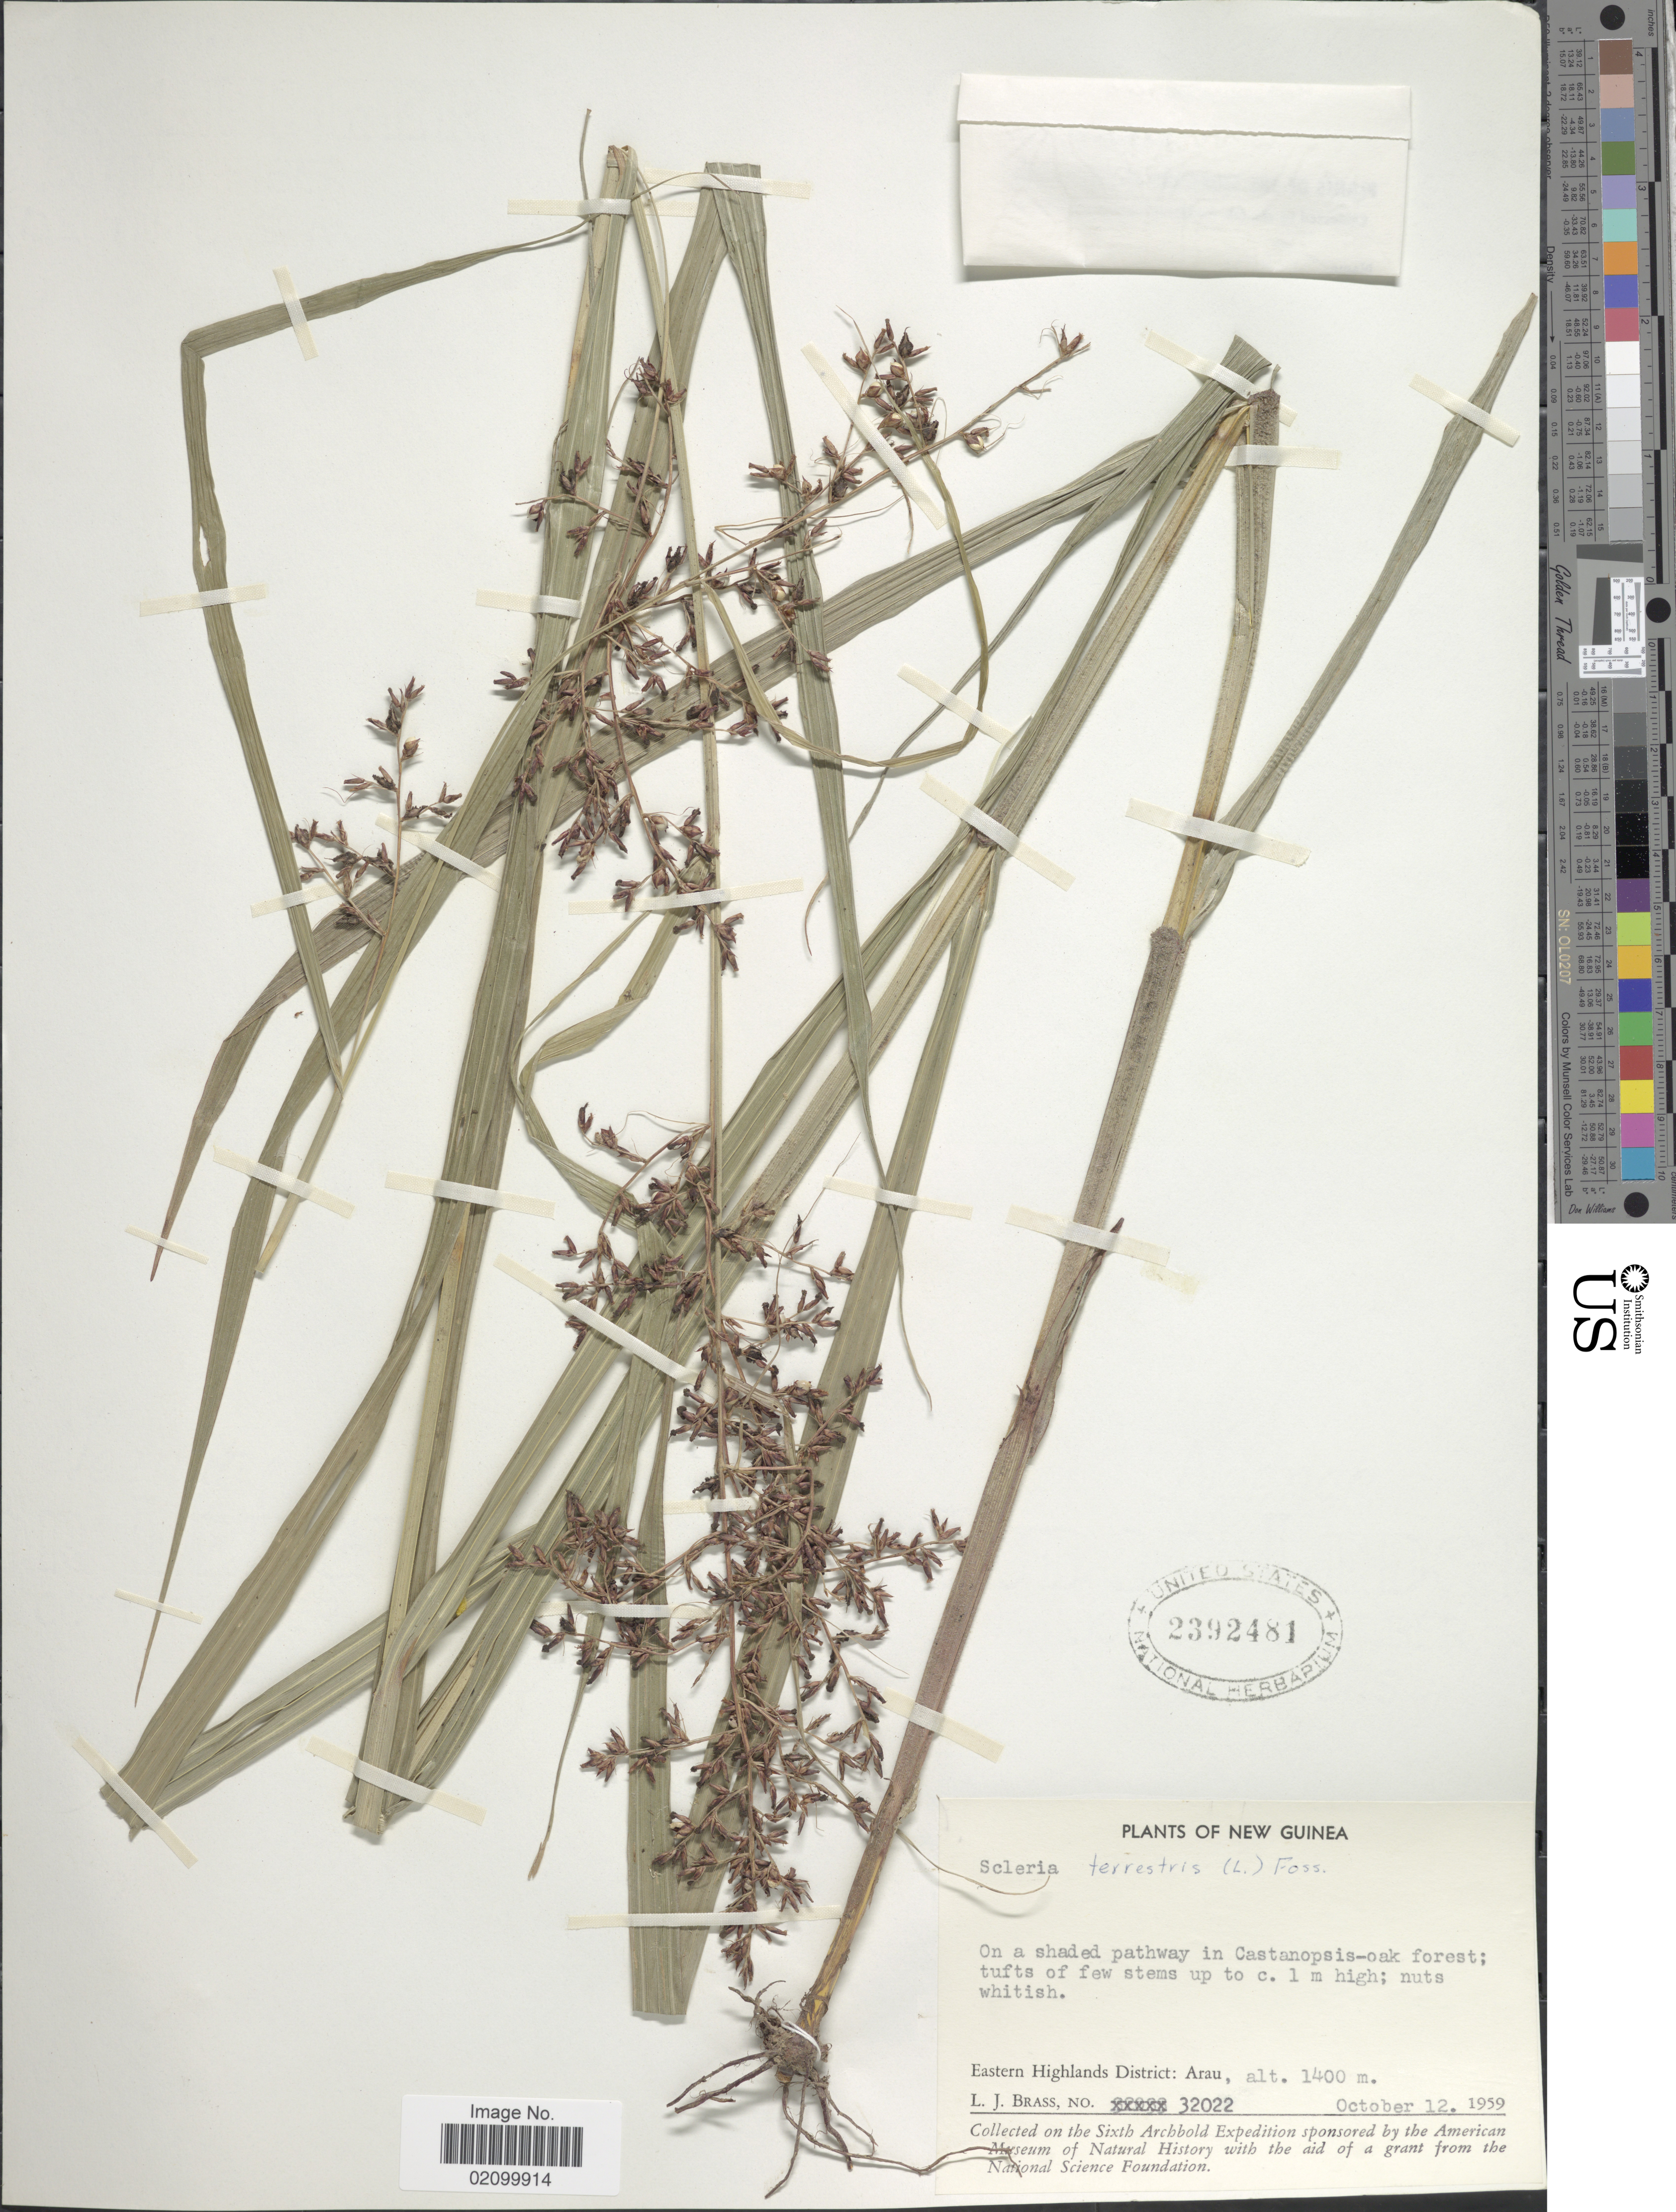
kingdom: Plantae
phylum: Tracheophyta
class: Liliopsida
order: Poales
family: Cyperaceae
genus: Scleria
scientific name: Scleria terrestris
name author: (L.) Fassett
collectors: L. J. Brass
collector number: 32022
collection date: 1959-10-12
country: Papua New Guinea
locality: New Guinea. Eastern Highlands District: Arau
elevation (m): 1400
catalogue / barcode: US 2392481